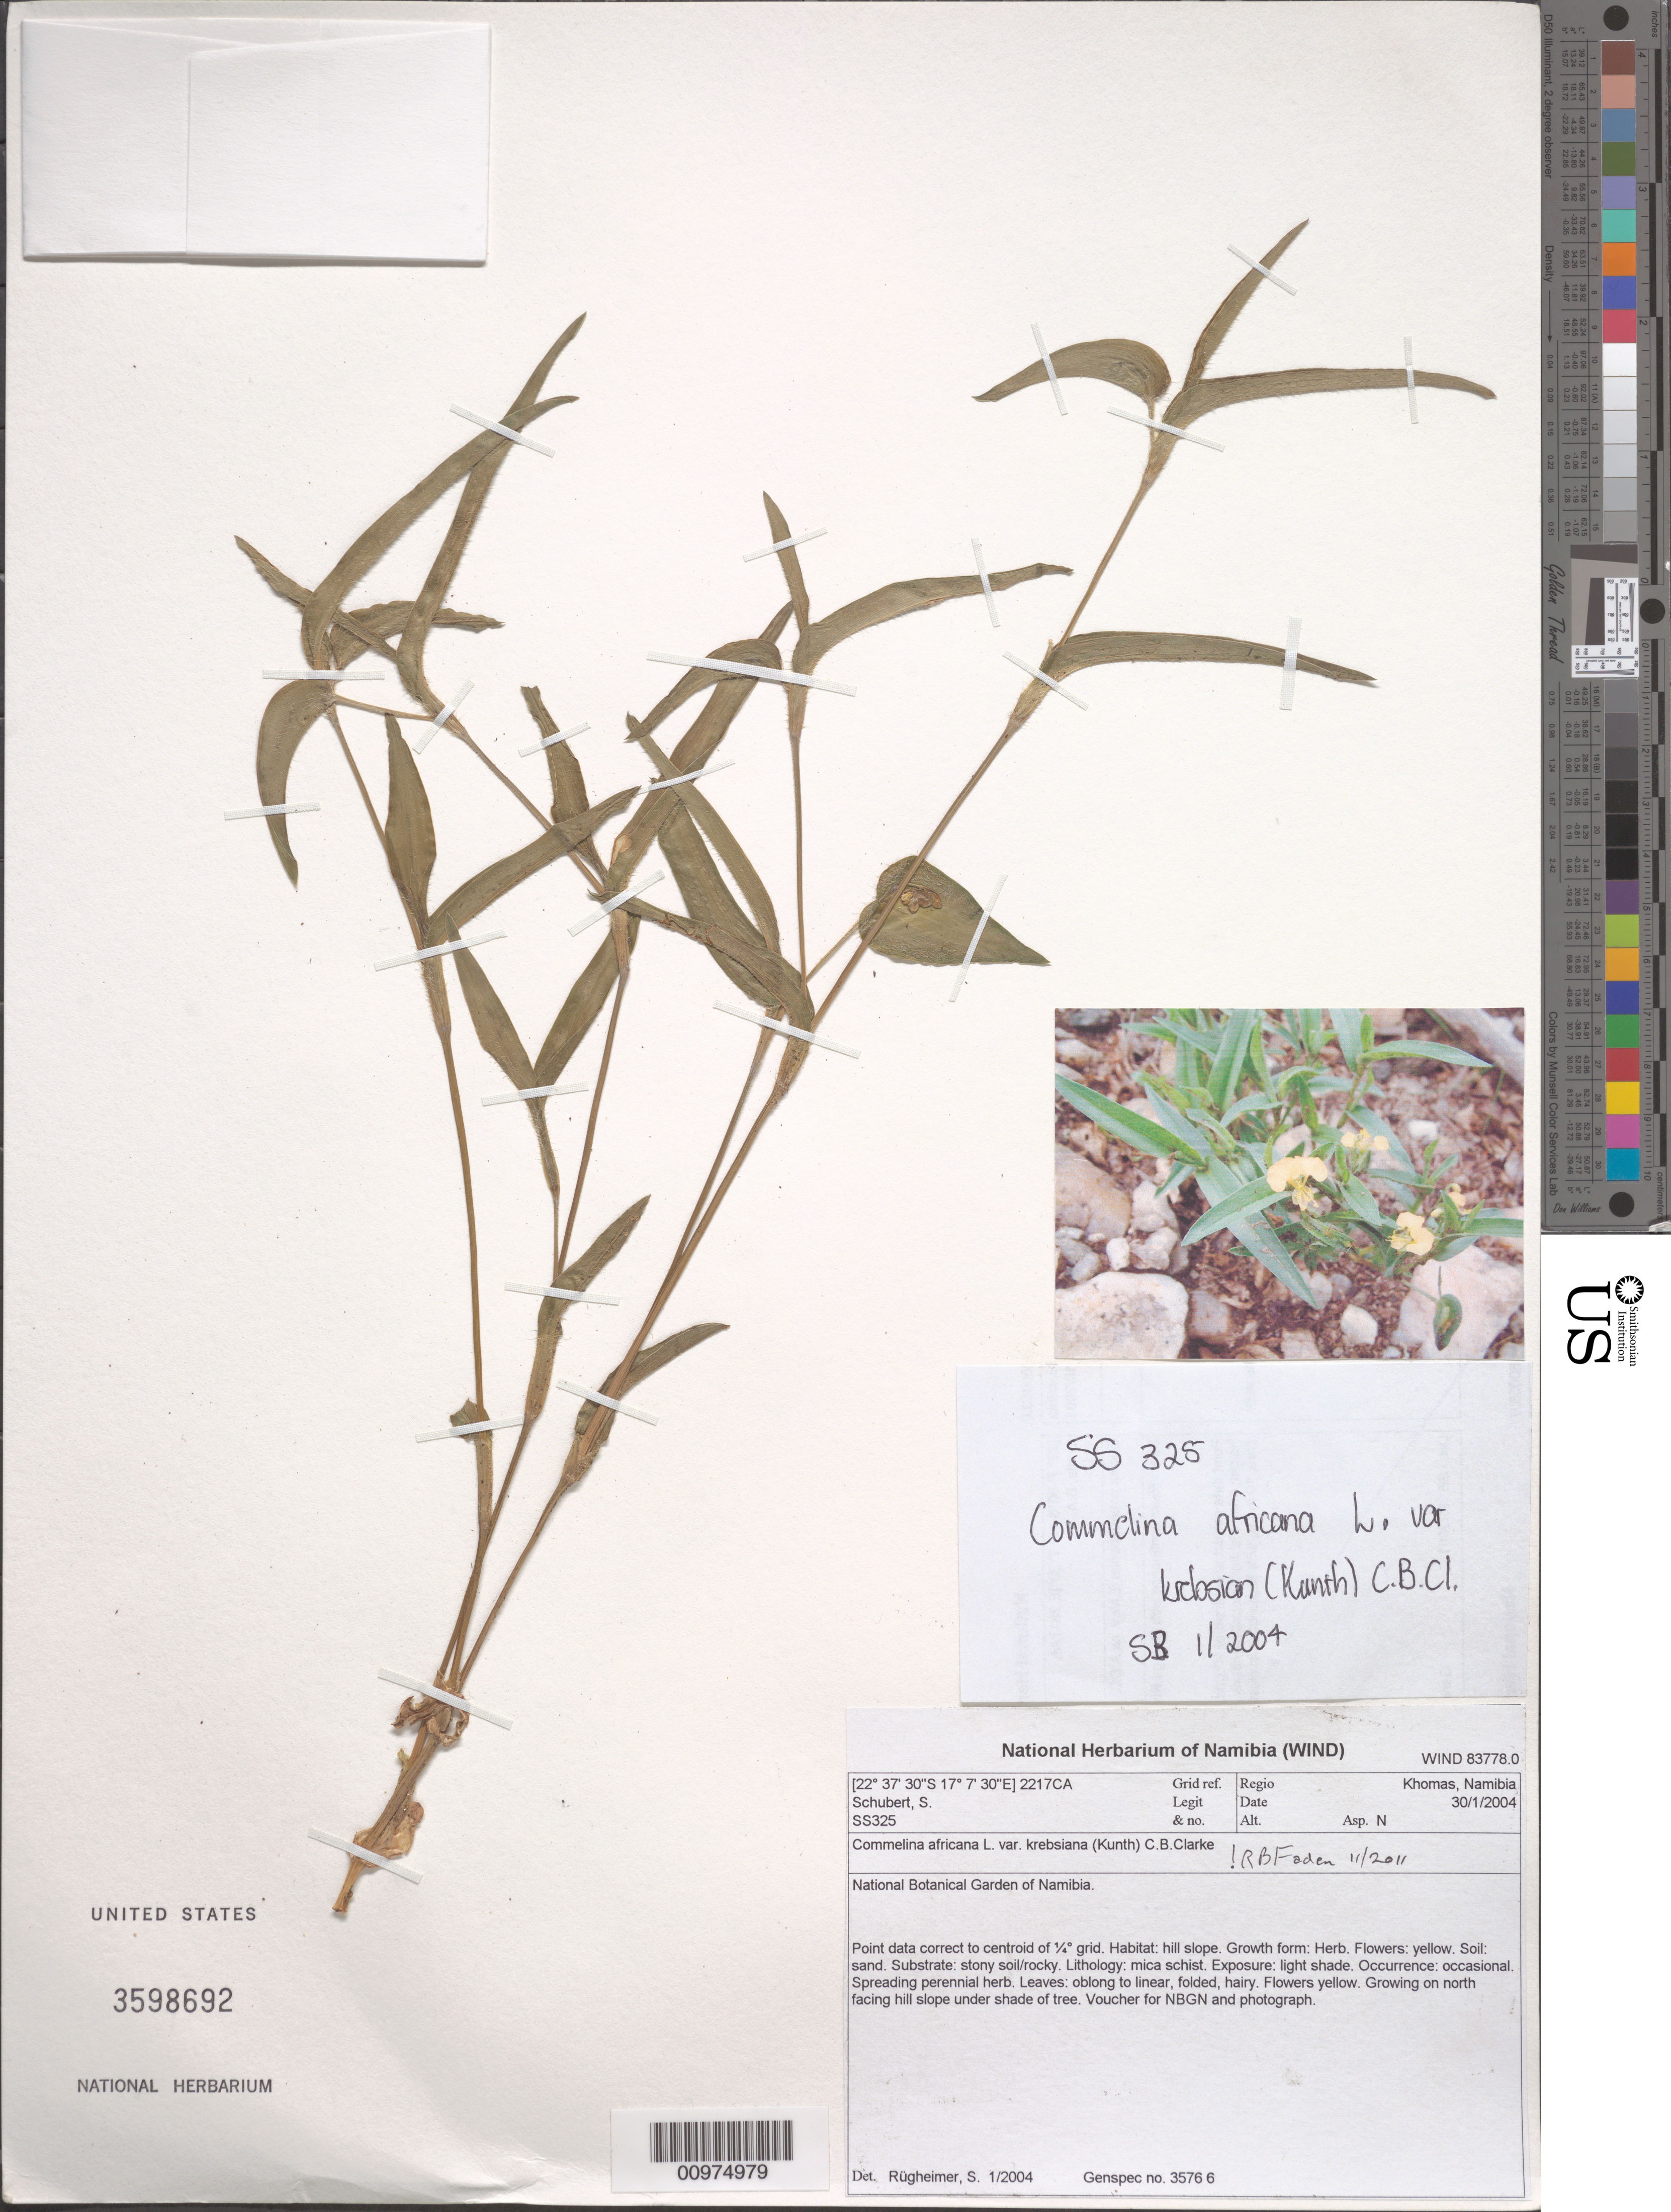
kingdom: Plantae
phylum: Tracheophyta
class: Liliopsida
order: Commelinales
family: Commelinaceae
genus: Commelina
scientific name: Commelina africana var. krebsiana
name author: (Kunth) C.B. Clarke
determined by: Faden, Robert B., (US), Smithsonian Institution - National Museum of Natural History (UNITED STATES)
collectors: S. Schubert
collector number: SS325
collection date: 2004-01-30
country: Namibia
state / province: Khomas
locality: National Botanical Garden of Namibia.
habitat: Habitat: hill slope. Soil: sand. Substrate: stony soil/rocky. Lithology: midca schist. Exposure: light shade. Growing on north facing hill slope under shade of tree.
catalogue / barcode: US 3598692